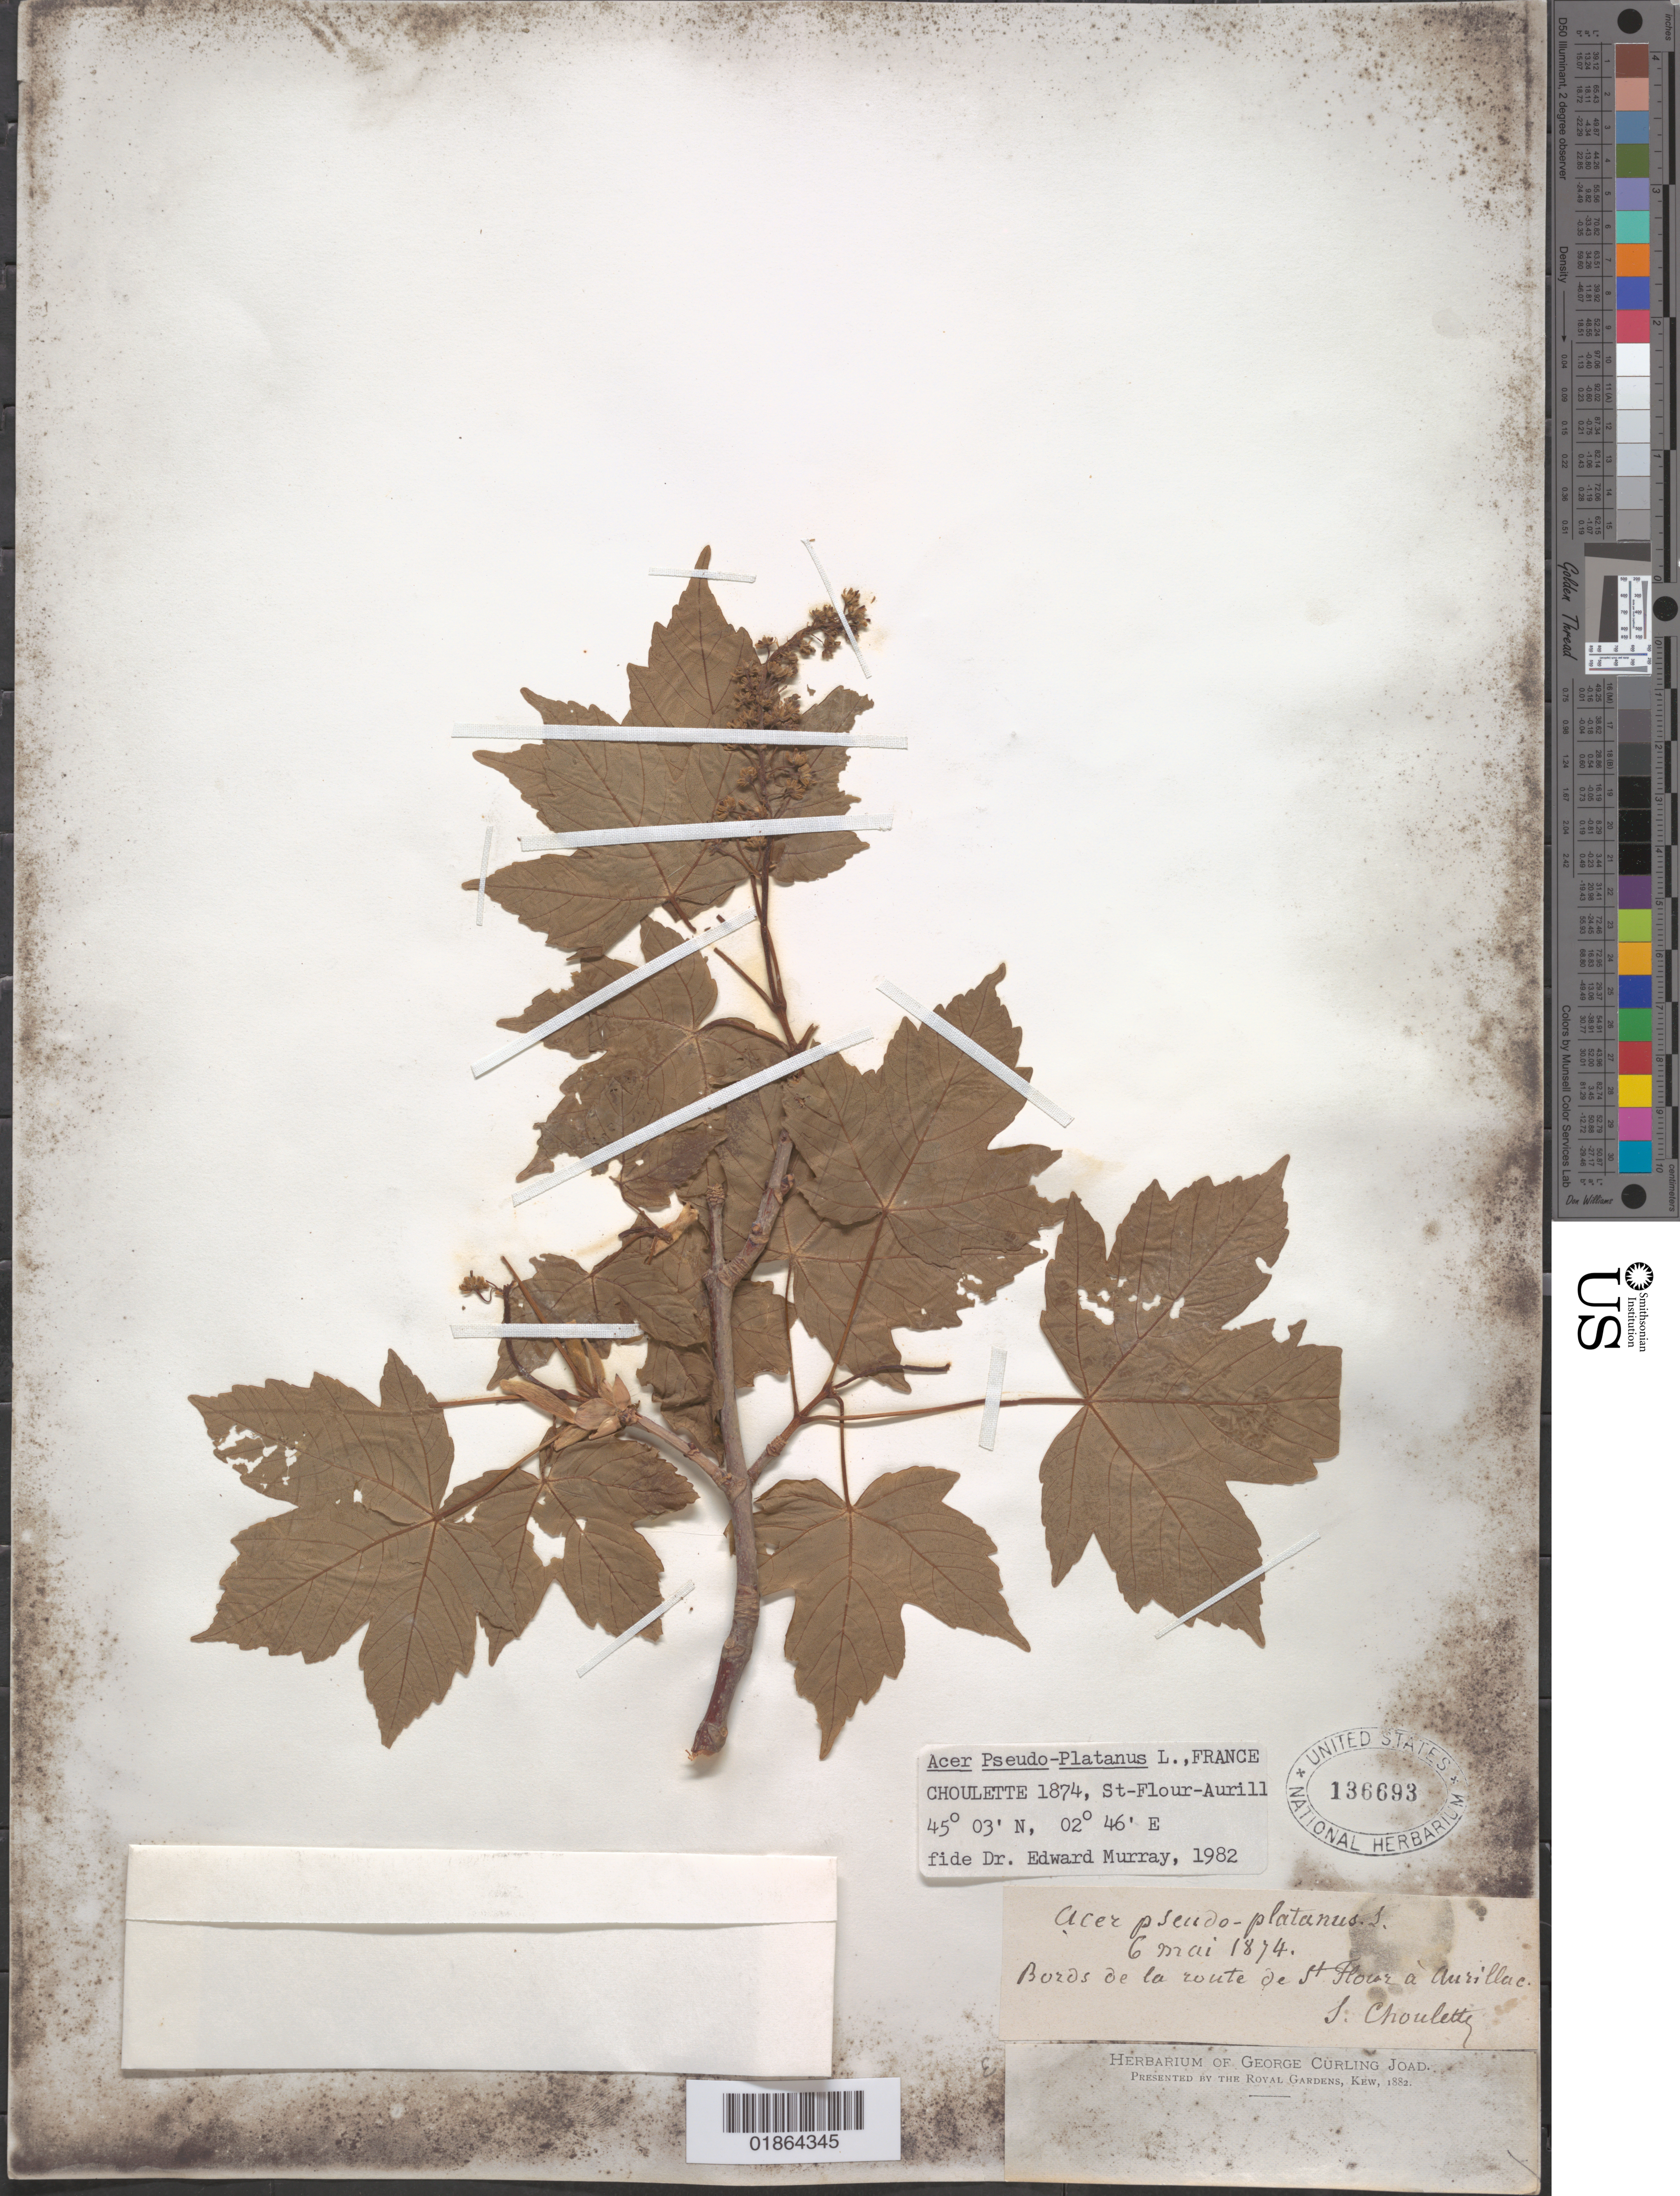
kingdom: Plantae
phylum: Tracheophyta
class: Magnoliopsida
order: Sapindales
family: Sapindaceae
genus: Acer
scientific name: Acer pseudoplatanus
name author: L.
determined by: Murray, Edward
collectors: S. Choulette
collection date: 1874-05-06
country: France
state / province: Auvergne-Rhône-Alpes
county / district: Cantal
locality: St. Flour à Aurillac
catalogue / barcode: US 136693